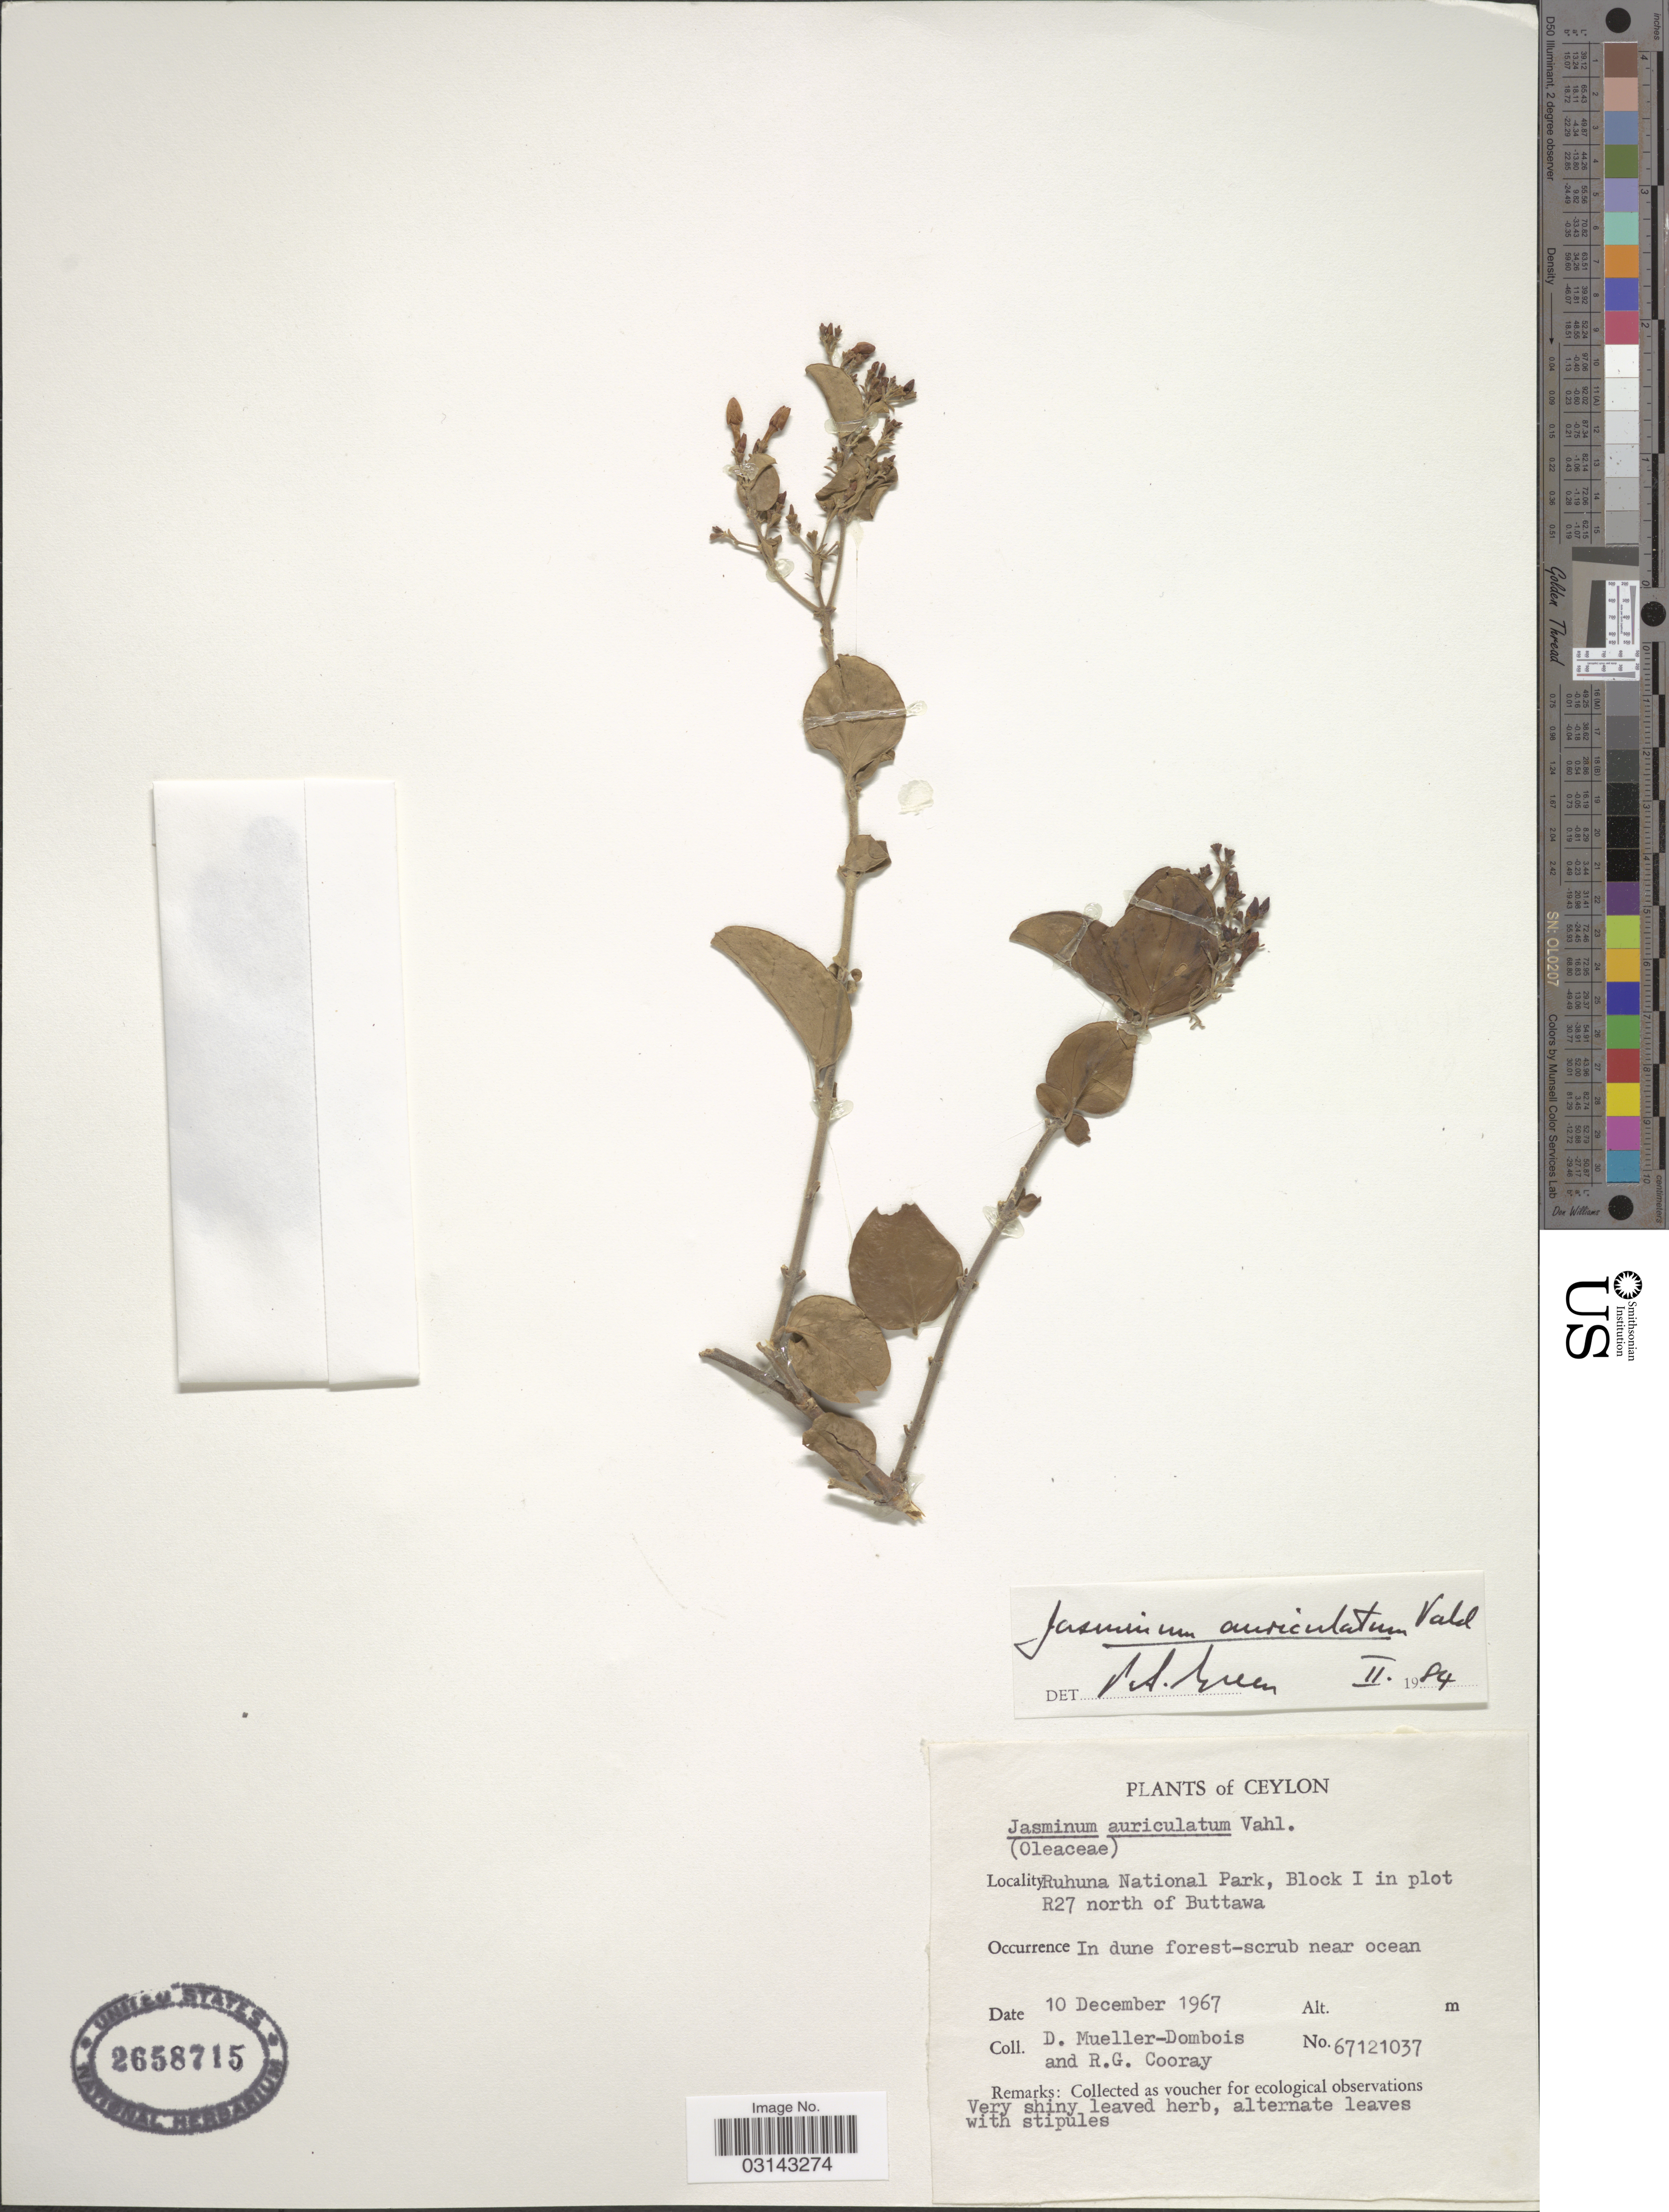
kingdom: Plantae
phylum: Tracheophyta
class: Magnoliopsida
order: Lamiales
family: Oleaceae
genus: Jasminum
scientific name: Jasminum auriculatum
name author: Vahl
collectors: D. Mueller-Dombois & R. Cooray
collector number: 67121037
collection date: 1967-12-10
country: Sri Lanka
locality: Ceylon. Ruhuna National Park, Block I in plot R27 north of Buttawa.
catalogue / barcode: US 2658715